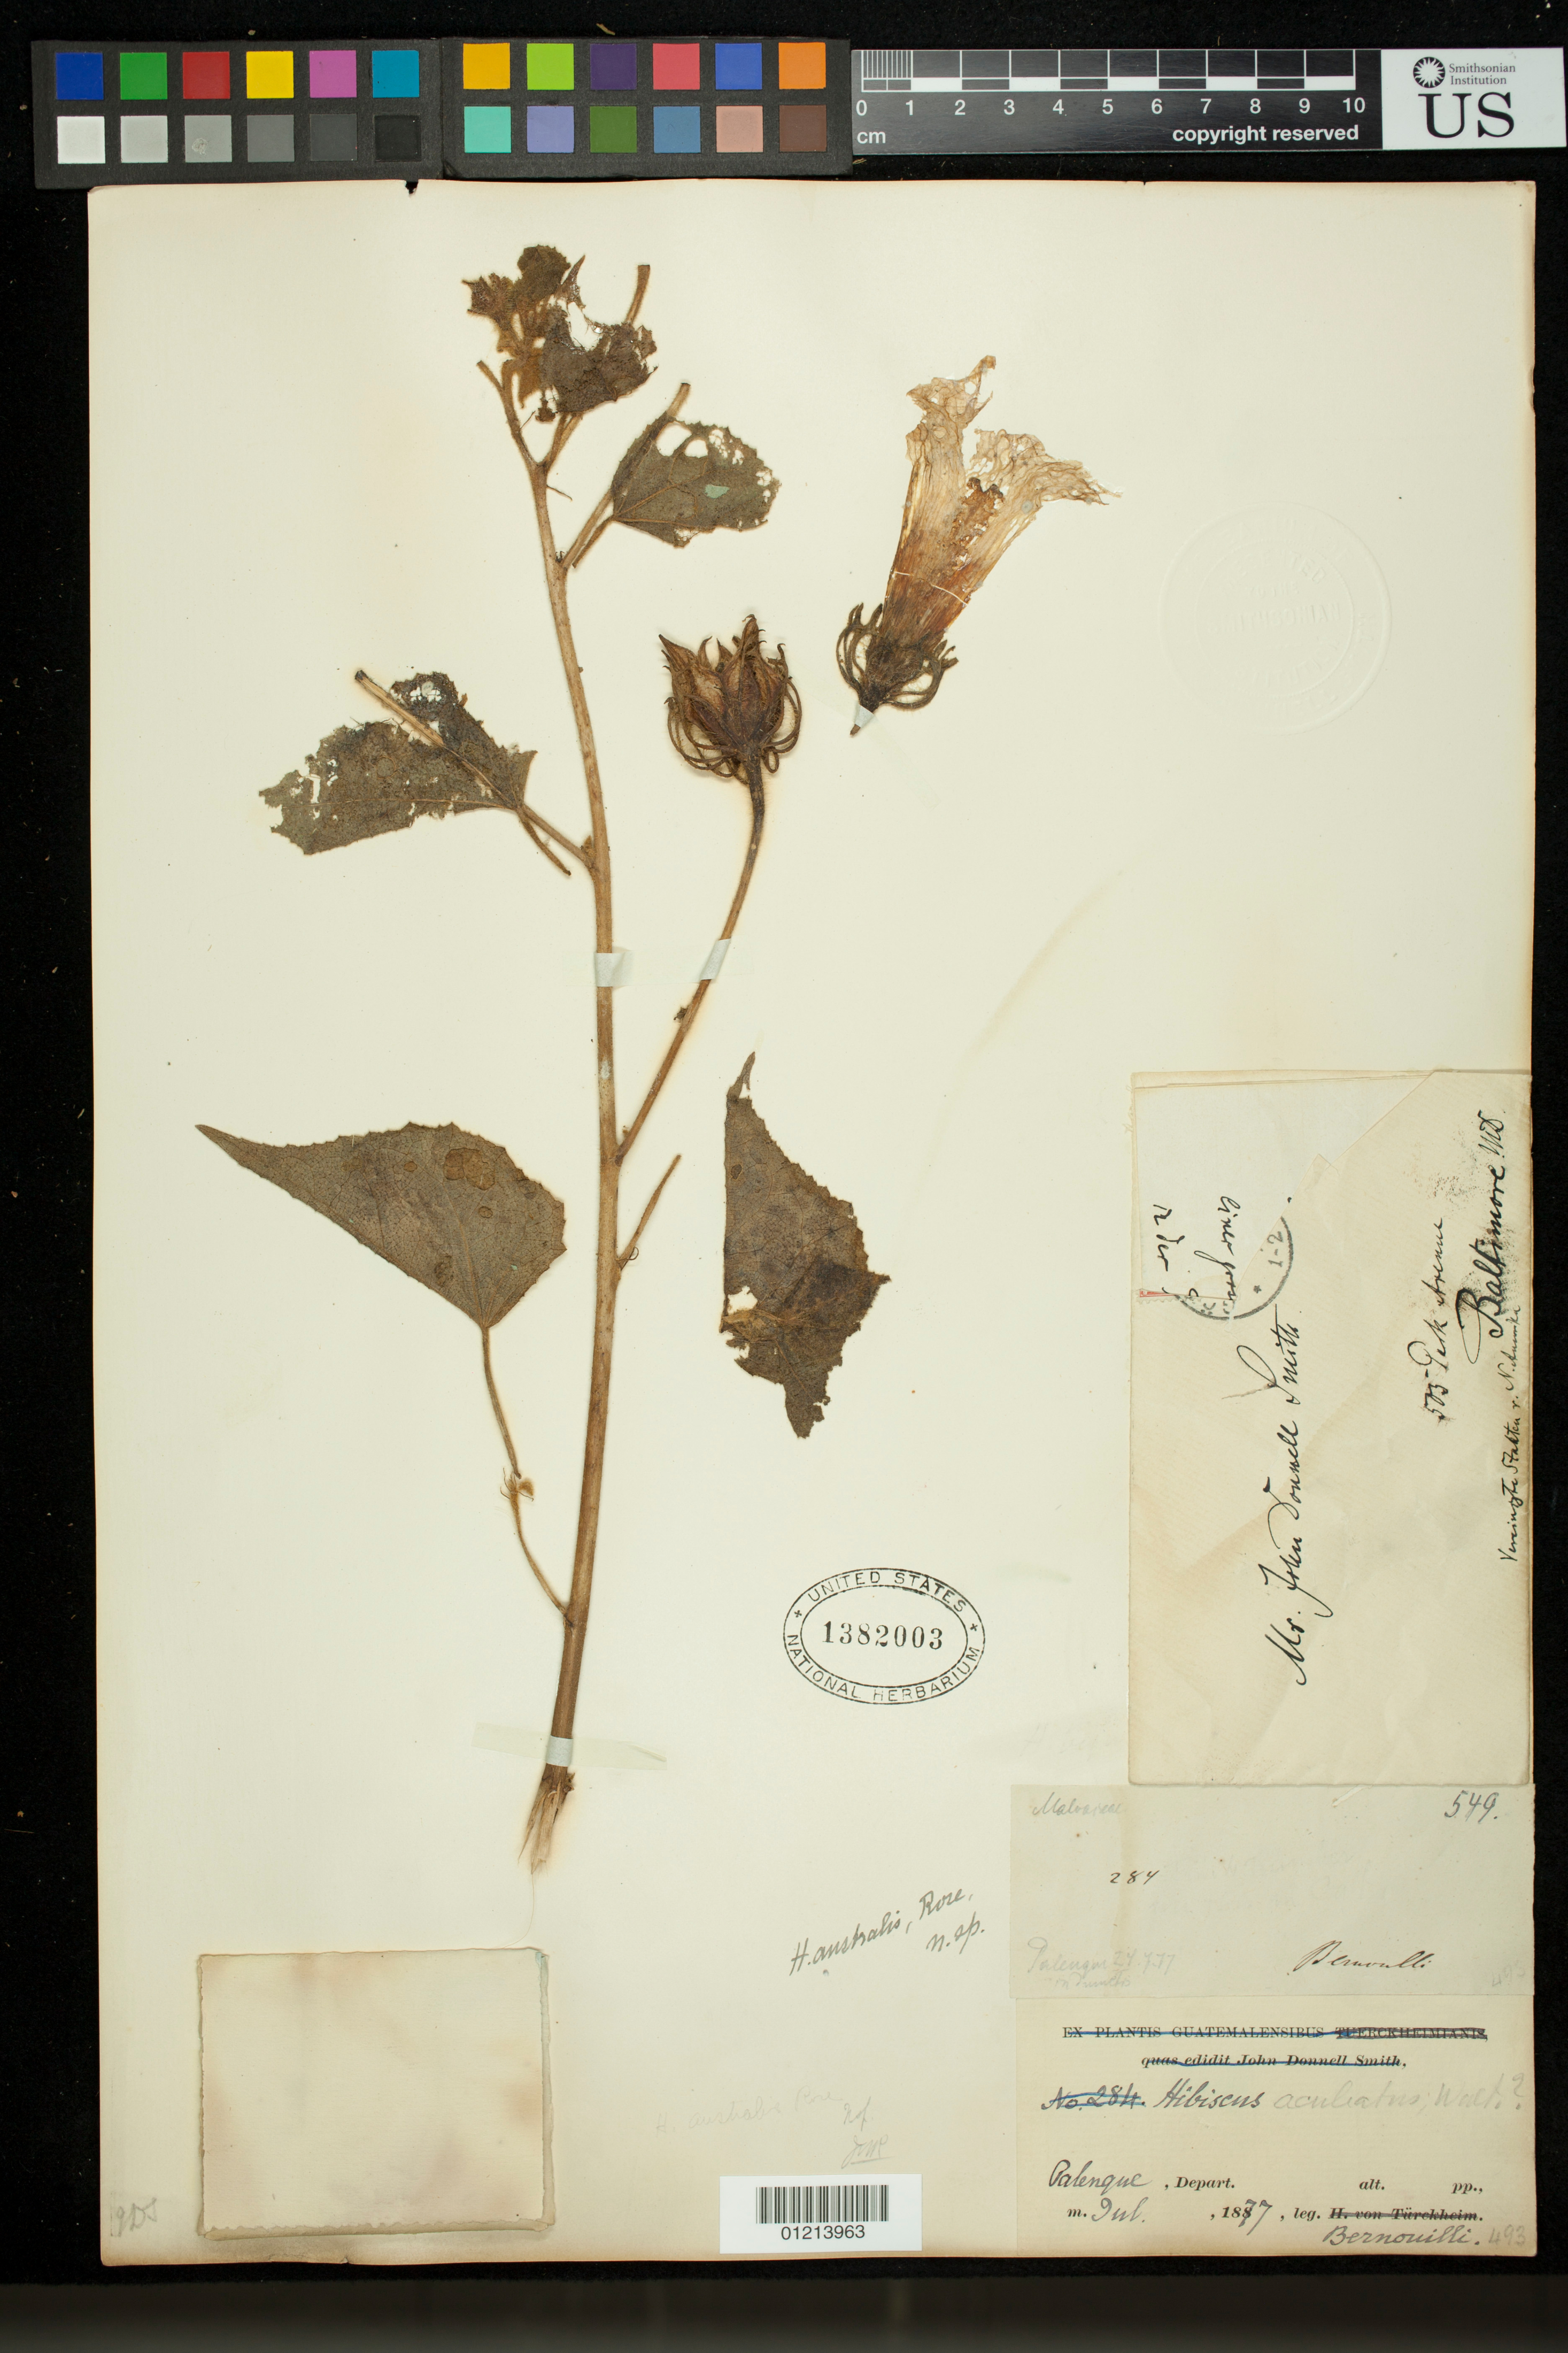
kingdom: Plantae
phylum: Tracheophyta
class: Magnoliopsida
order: Malvales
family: Malvaceae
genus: Sabdariffa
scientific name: Sabdariffa costata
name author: (A. Rich.) M.M. Hanes & R.L. Barrett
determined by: Dorr, Laurence J., Curator (BOT), Smithsonian Institution - National Museum of Natural History (UNITED STATES)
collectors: K. G. Bernoulli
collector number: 284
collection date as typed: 27 Jul 1877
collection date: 1877-07-27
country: Mexico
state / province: Chiapas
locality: Palenque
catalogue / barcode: US 1382003